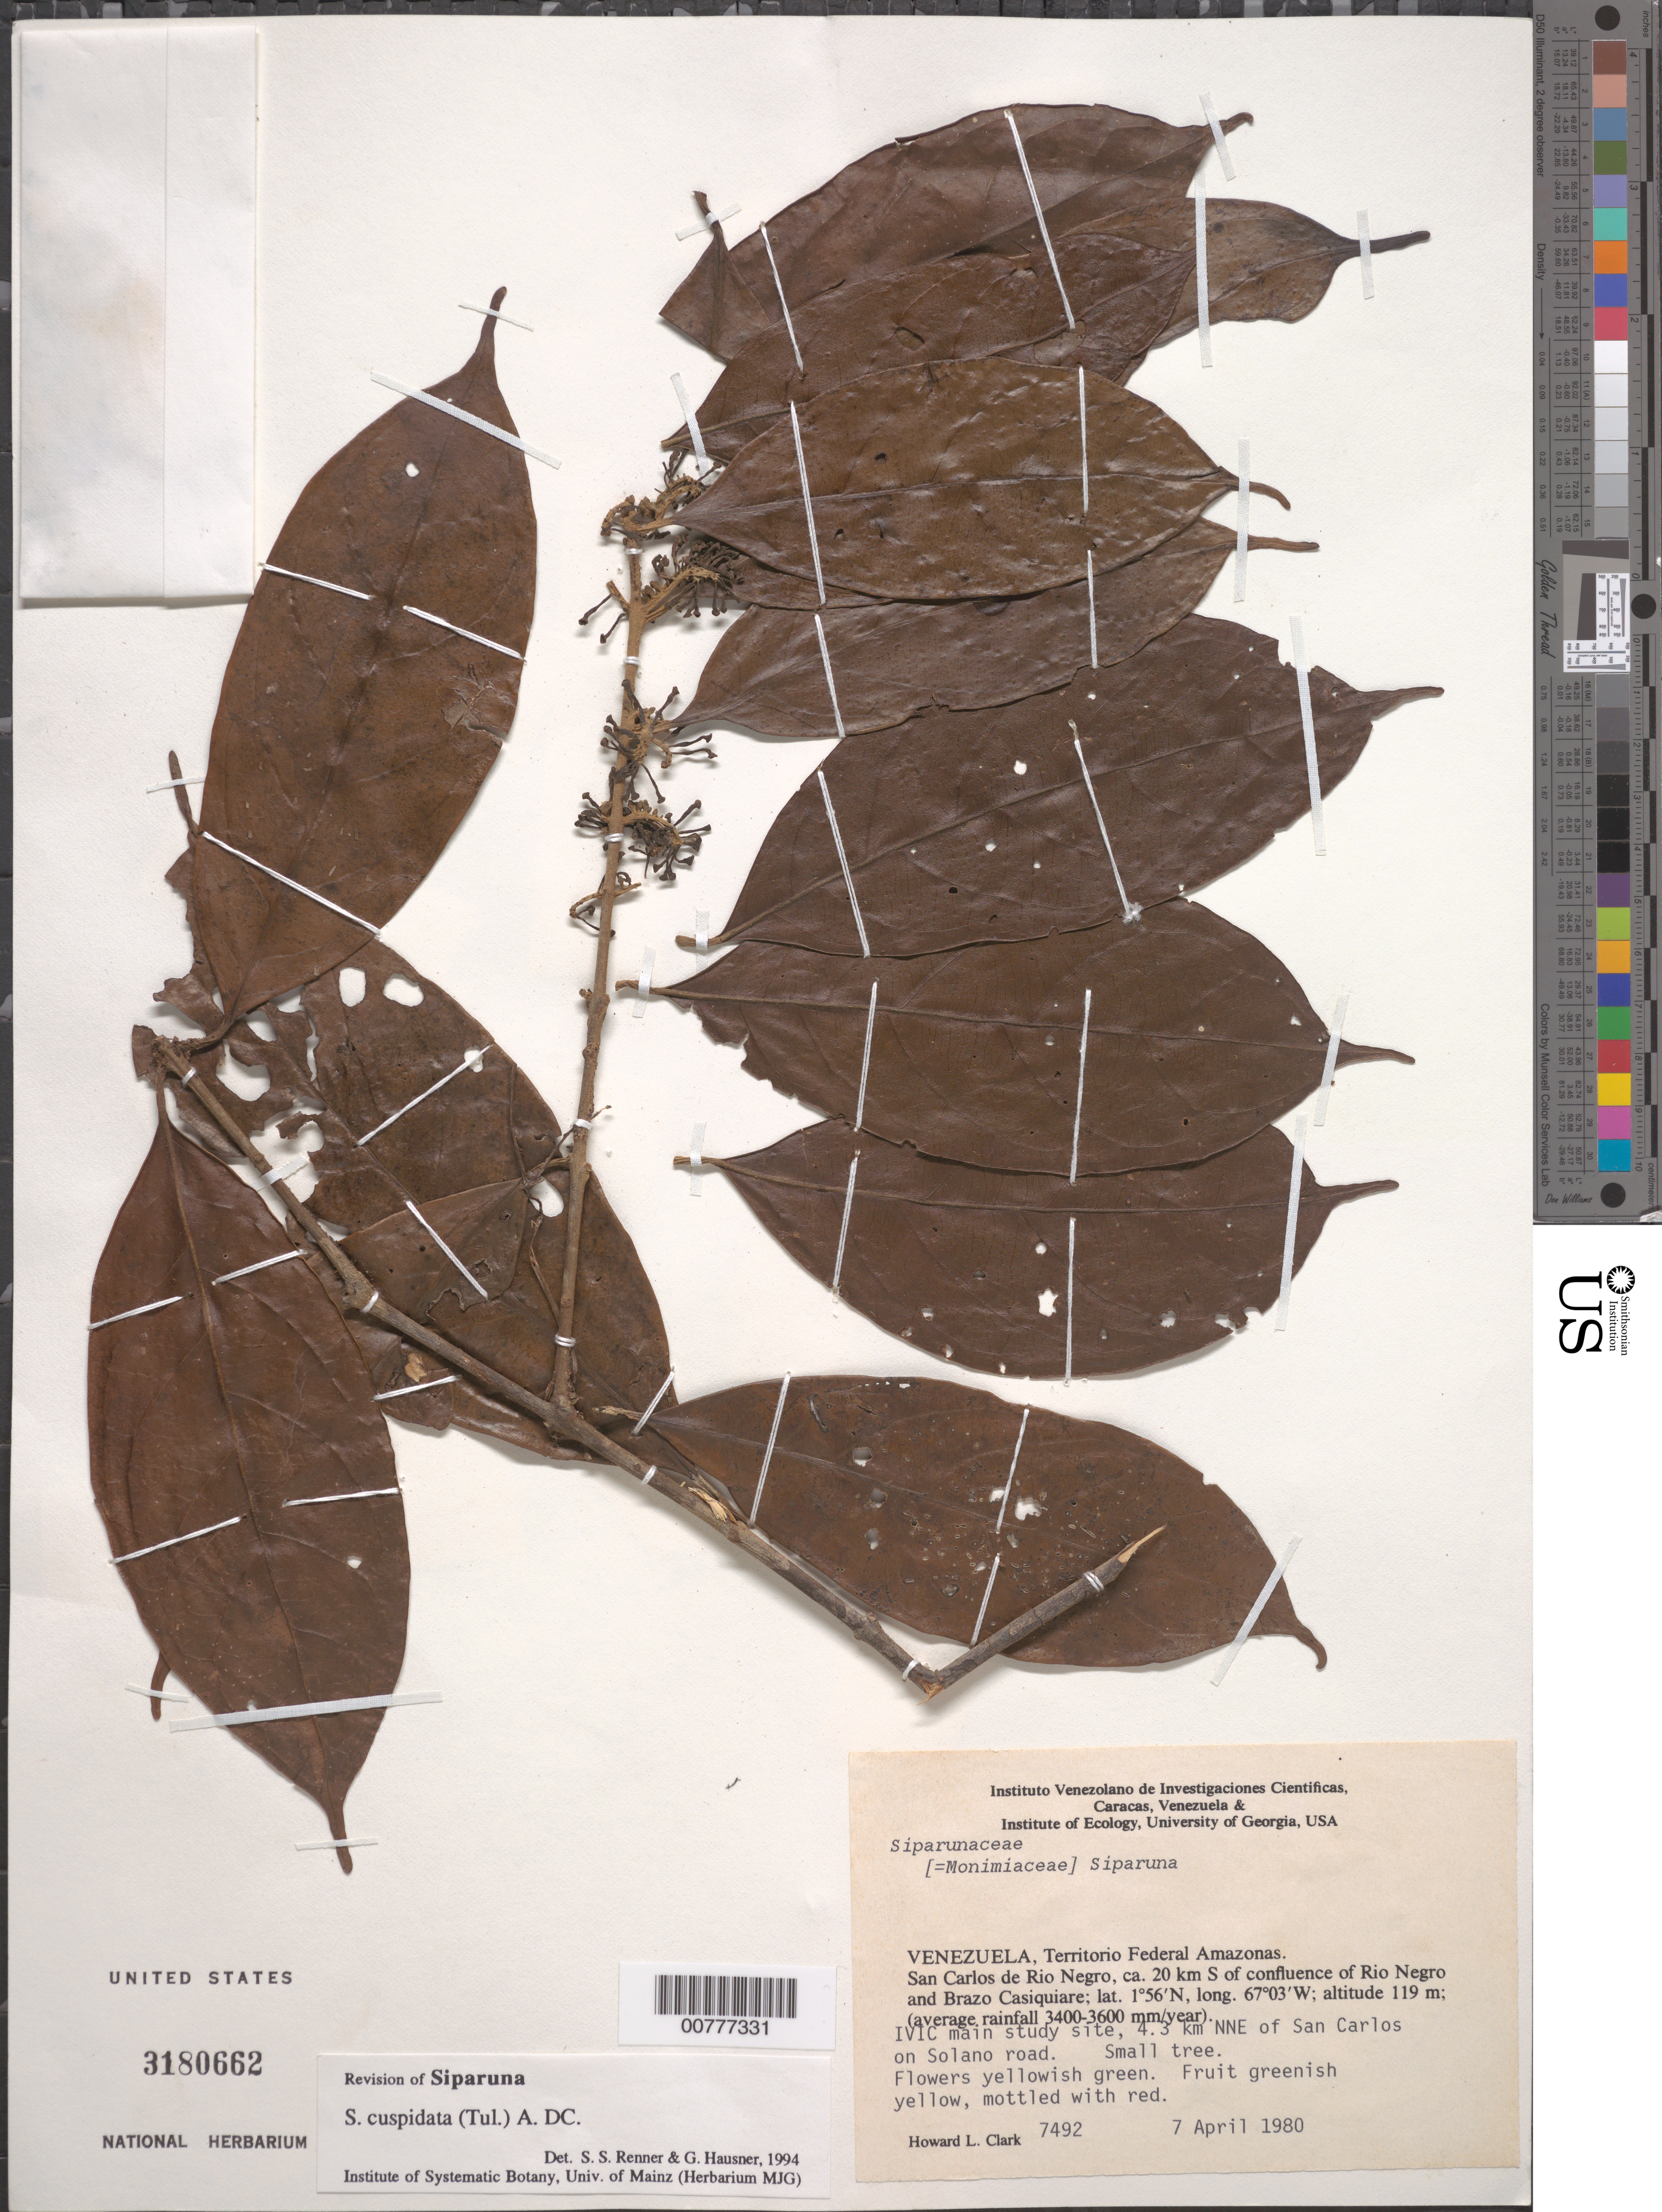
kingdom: Plantae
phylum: Tracheophyta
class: Magnoliopsida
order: Laurales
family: Siparunaceae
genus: Siparuna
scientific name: Siparuna cuspidata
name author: (Tul.) A. DC.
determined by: Renner, S. S.; Hausner, G.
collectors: H. L. Clark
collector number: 7492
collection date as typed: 7-Apr-80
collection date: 1980-04-07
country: Venezuela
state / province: Amazonas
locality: San Carlos de Río Negro, ca. 20 km S of confluence of Río Negro and Brazo Casiquiare, IVIC main study site, 4.3 km NNE on Solano road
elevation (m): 119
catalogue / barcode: US 3180662